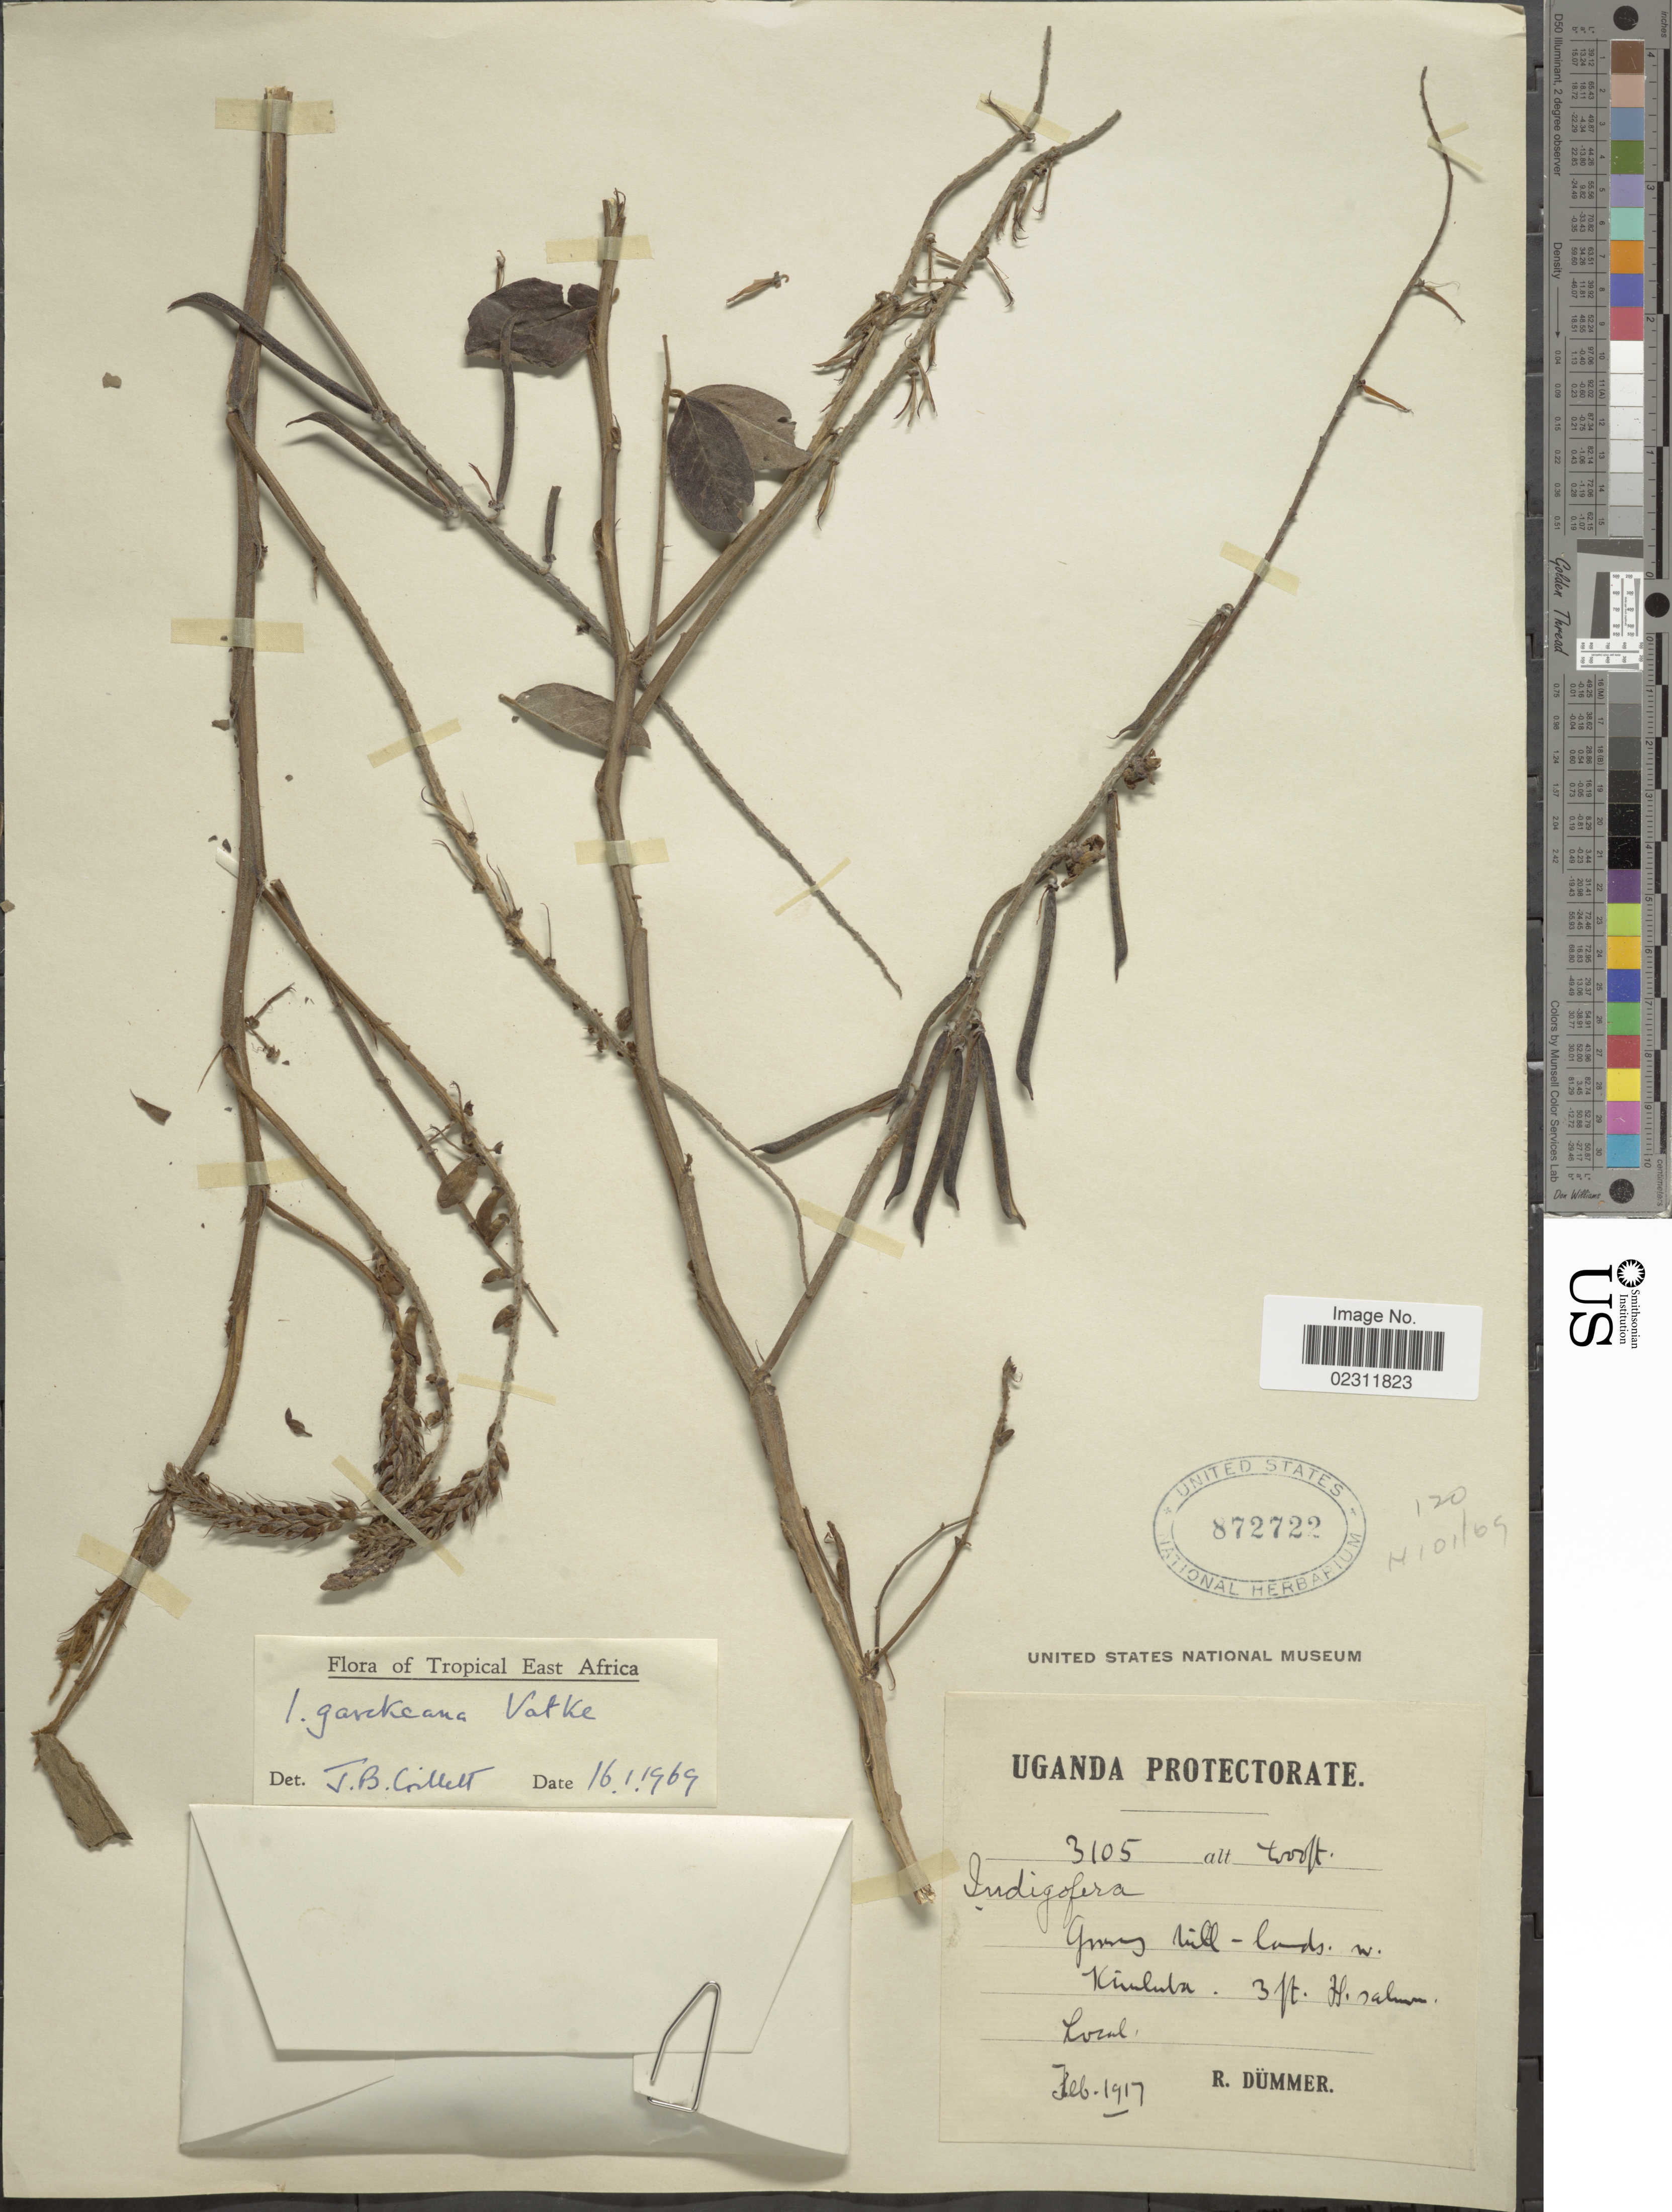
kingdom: Plantae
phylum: Tracheophyta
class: Magnoliopsida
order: Fabales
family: Fabaceae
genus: Indigofera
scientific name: Indigofera garckeana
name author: Vatke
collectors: R. A. Dümmer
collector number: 3105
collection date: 1917-02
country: Uganda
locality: Uganda Protectorate, nr. Kimbula [interpreted], Tropical East Africa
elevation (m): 1219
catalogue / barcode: US 872722